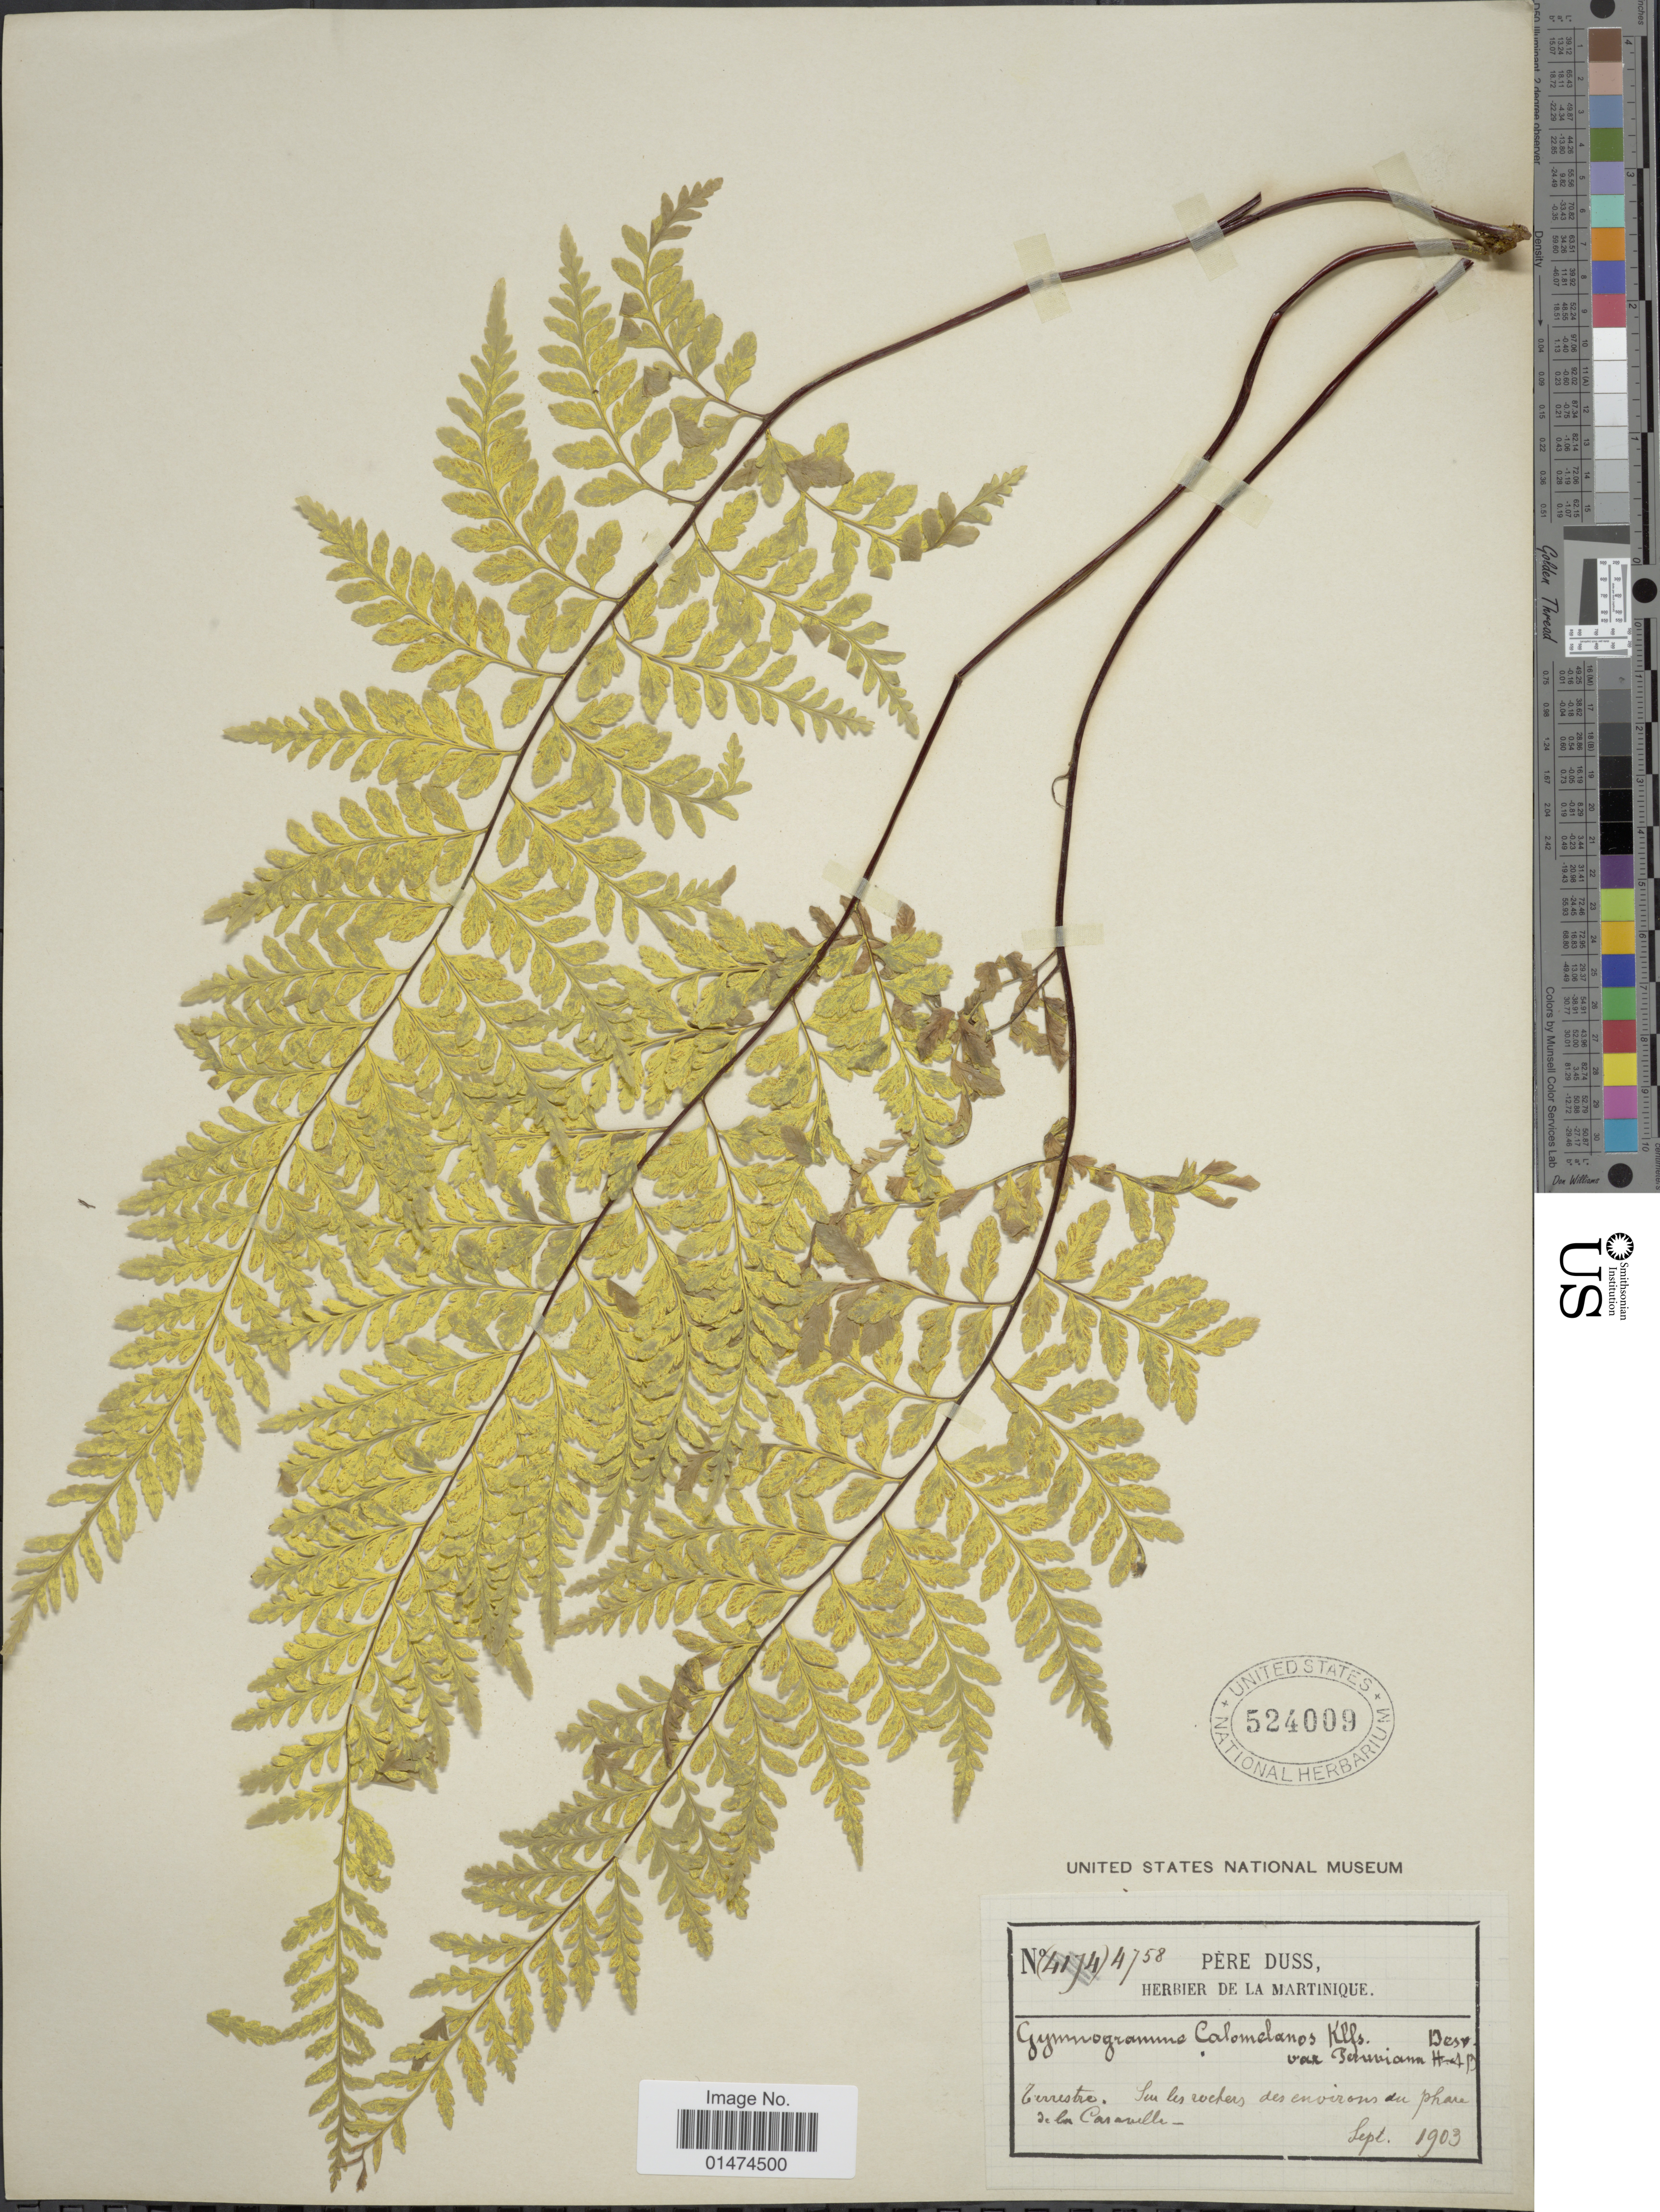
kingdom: Plantae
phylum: Tracheophyta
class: Polypodiopsida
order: Polypodiales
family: Pteridaceae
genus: Pityrogramma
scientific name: Pityrogramma chrysophylla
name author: (Sw.) Link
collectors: Père Duss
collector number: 4758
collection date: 1903-08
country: Martinique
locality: De La Martinique.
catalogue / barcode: US 524009